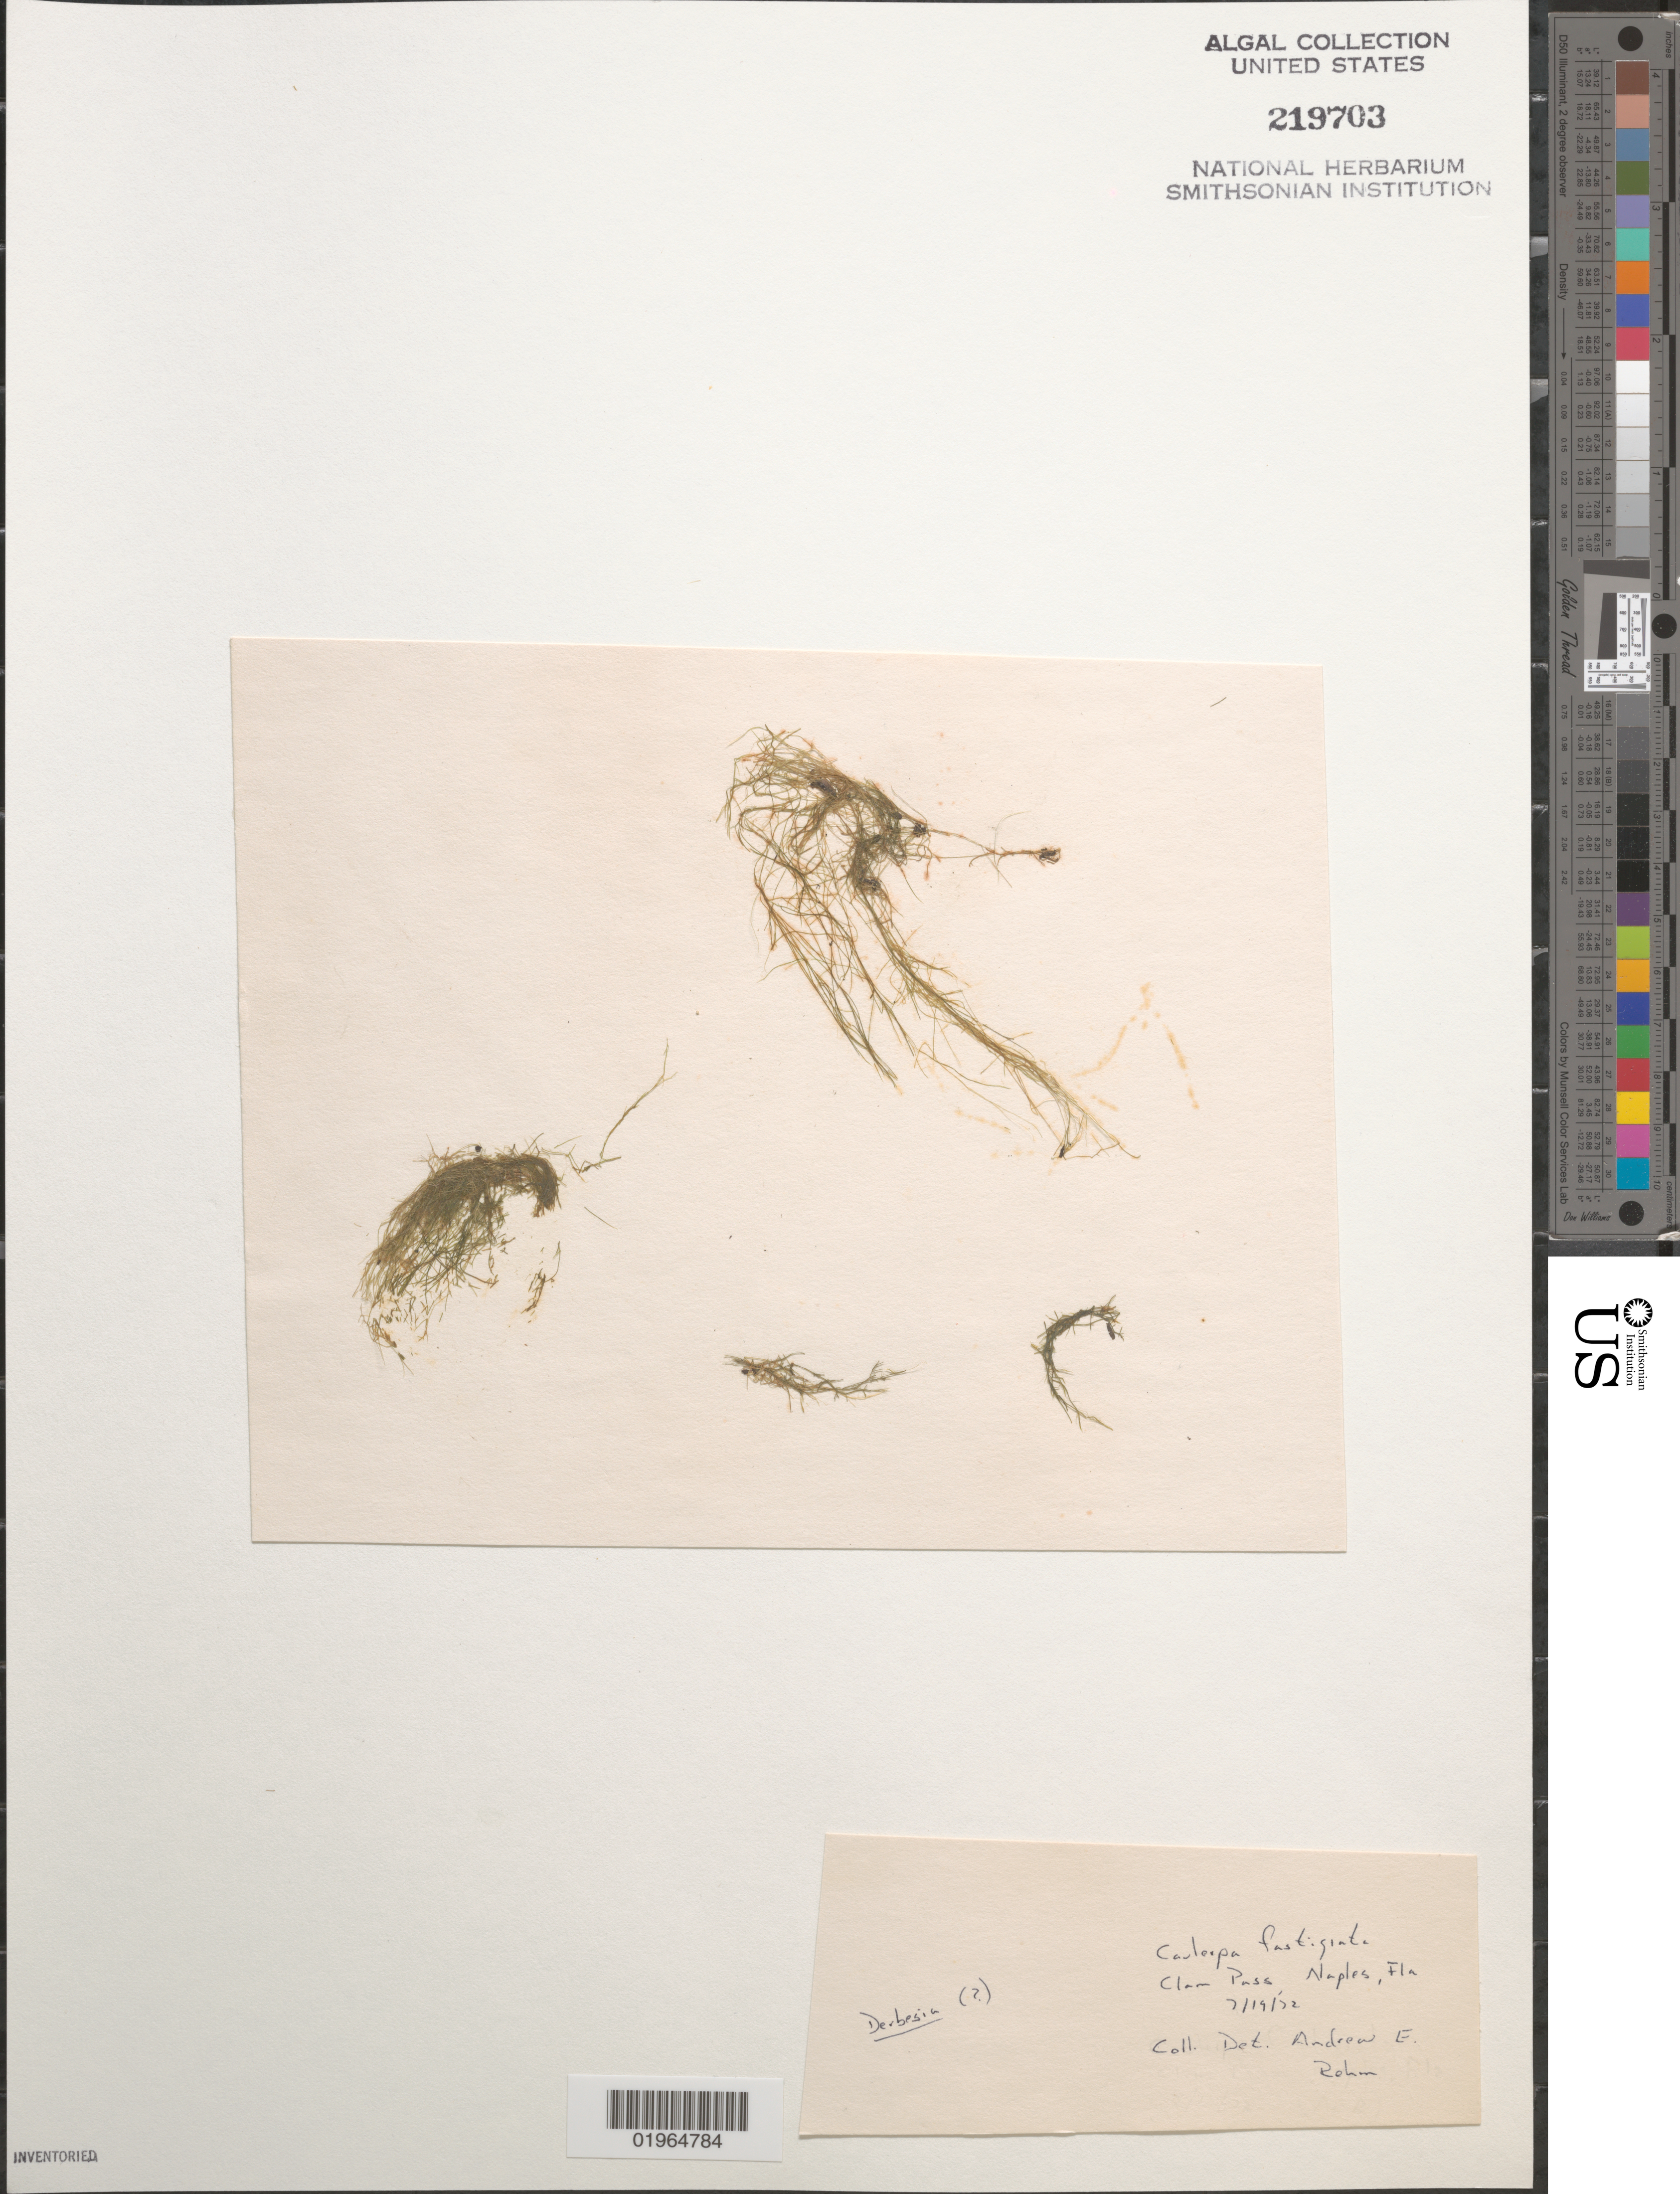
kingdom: Plantae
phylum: Chlorophyta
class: Ulvophyceae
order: Bryopsidales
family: Caulerpaceae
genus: Caulerpa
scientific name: Caulerpa fastigiata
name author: Mont.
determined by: Rehm, A. E.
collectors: A. Rehm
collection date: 1972-07-19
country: United States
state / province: Florida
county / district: Collier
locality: Clam Pass, Naples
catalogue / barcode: US 219703